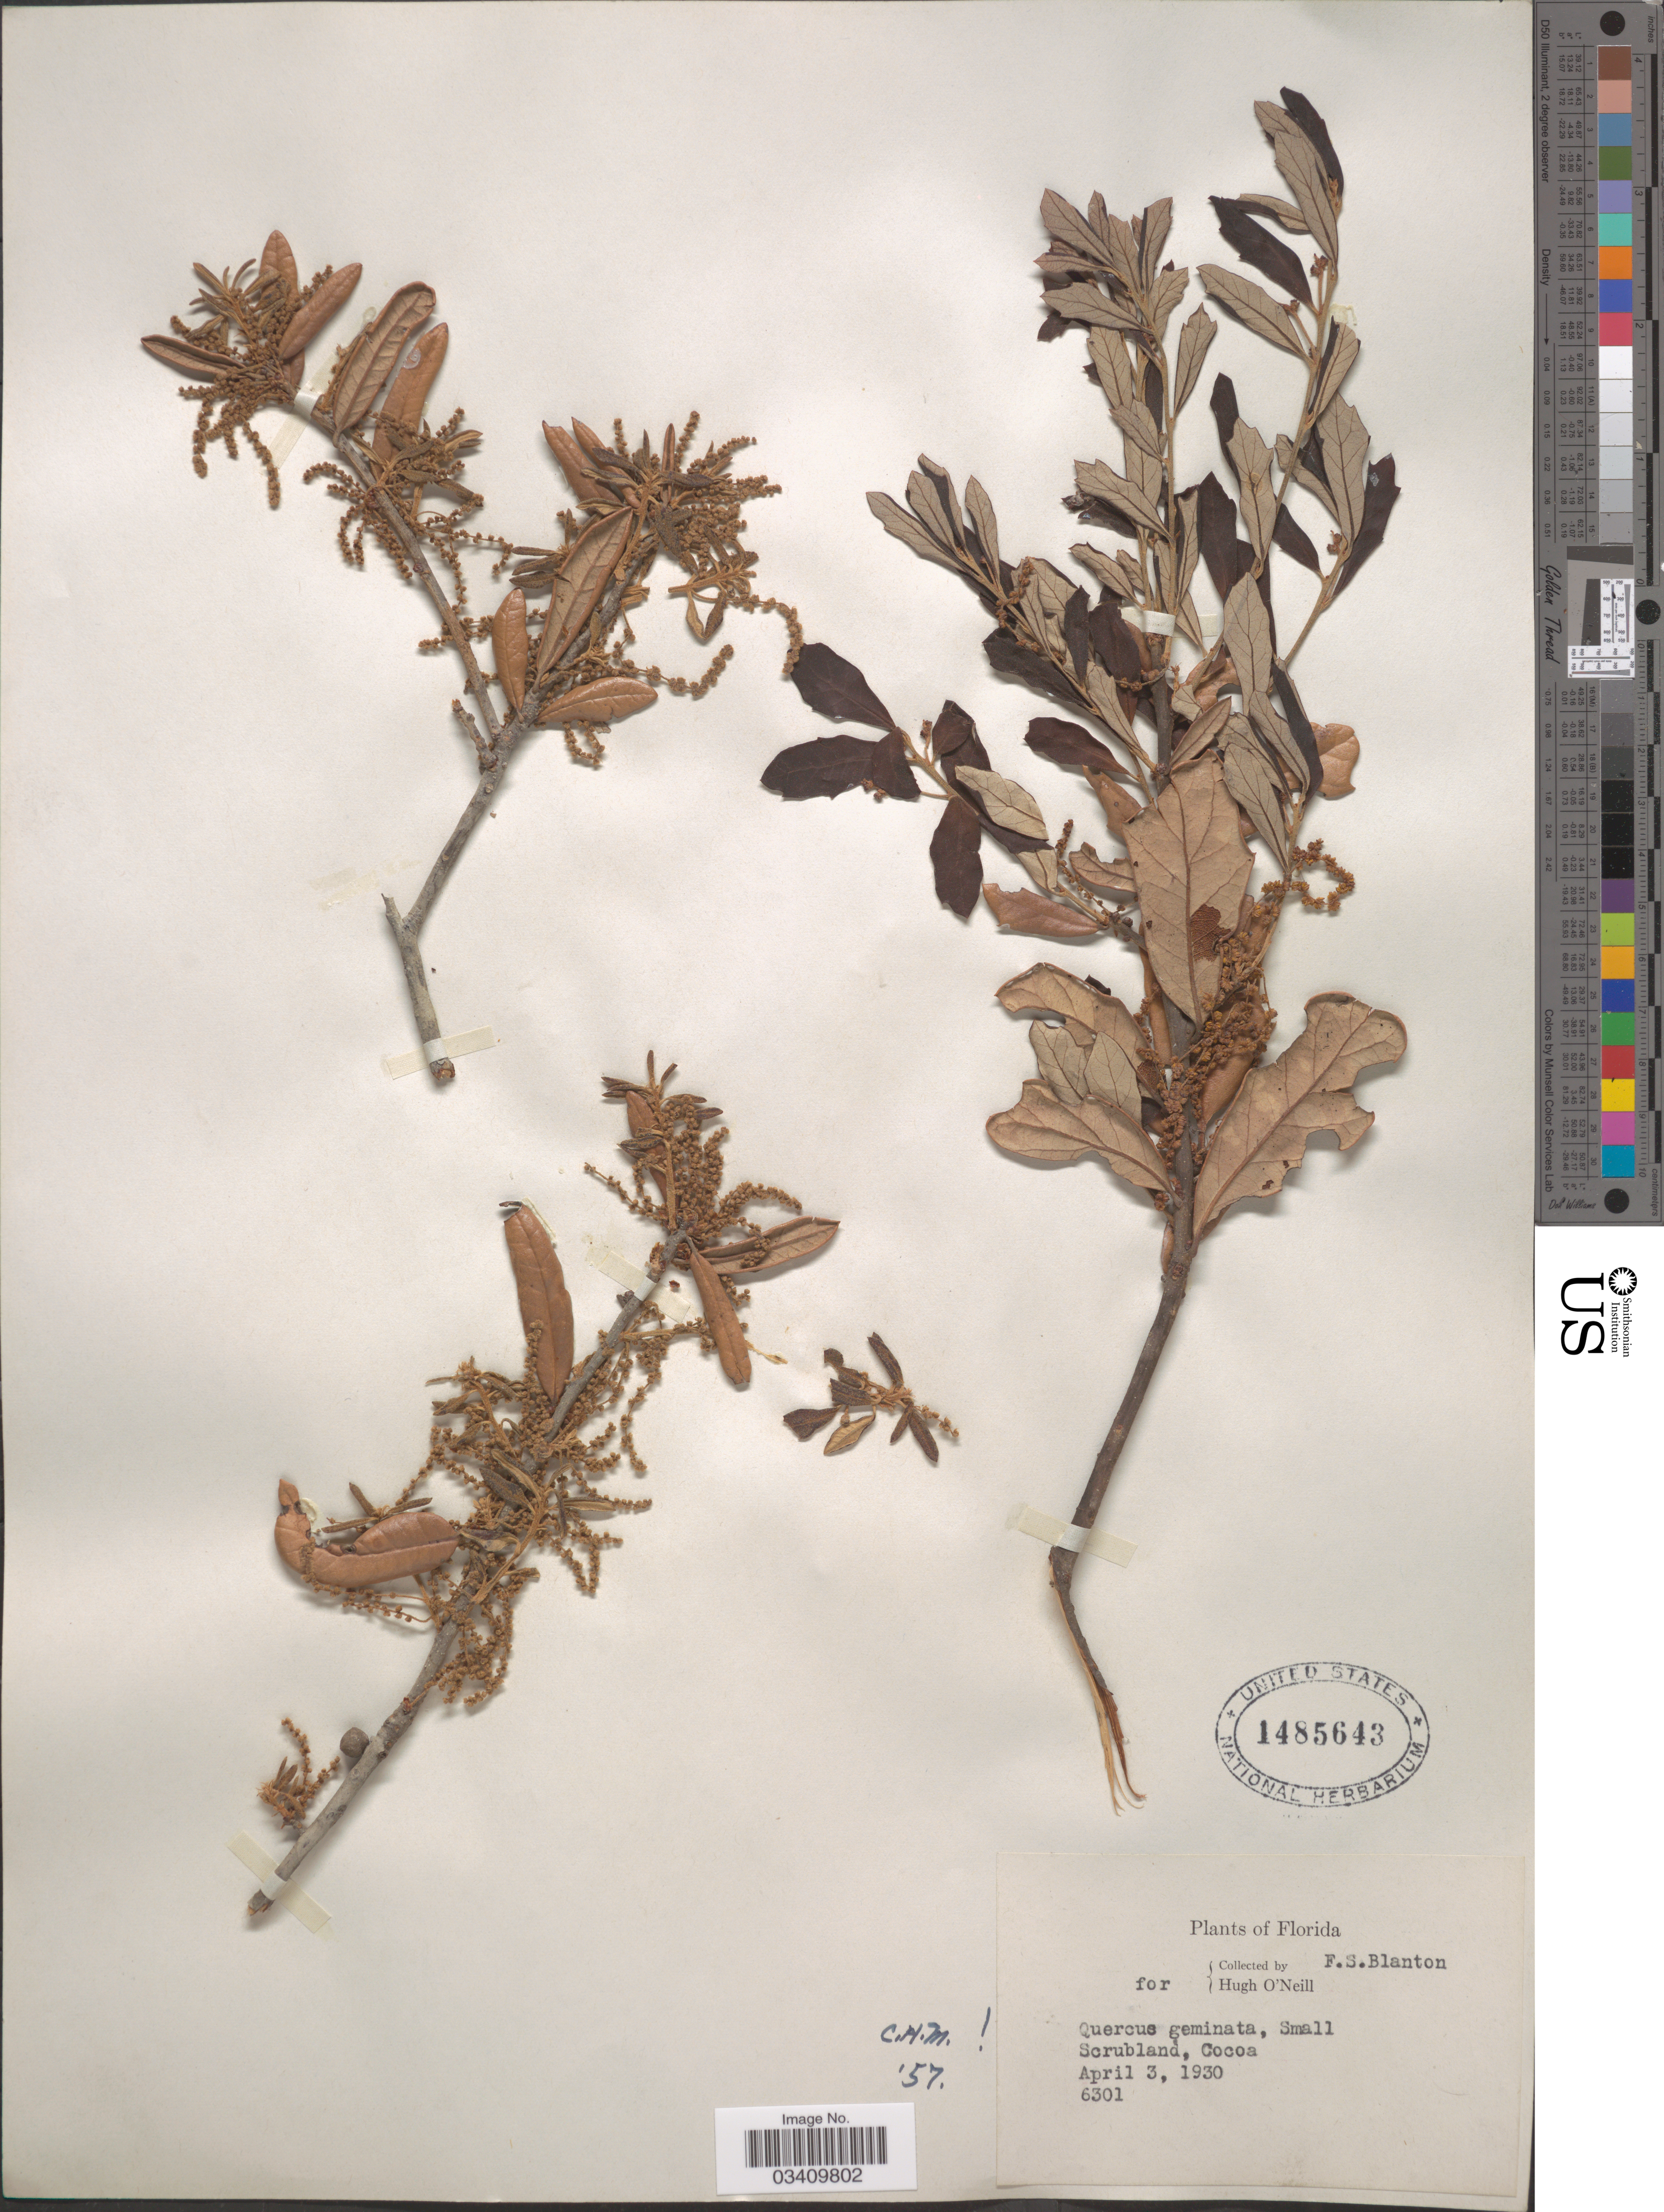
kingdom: Plantae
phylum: Tracheophyta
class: Magnoliopsida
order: Fagales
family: Fagaceae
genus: Quercus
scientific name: Quercus virginiana var. maritima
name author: (Michx.) Sarg.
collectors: F. S. Blanton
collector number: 6301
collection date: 1930-04-03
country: United States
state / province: Florida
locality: Scrubland, Cocoa.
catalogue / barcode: US 1485643